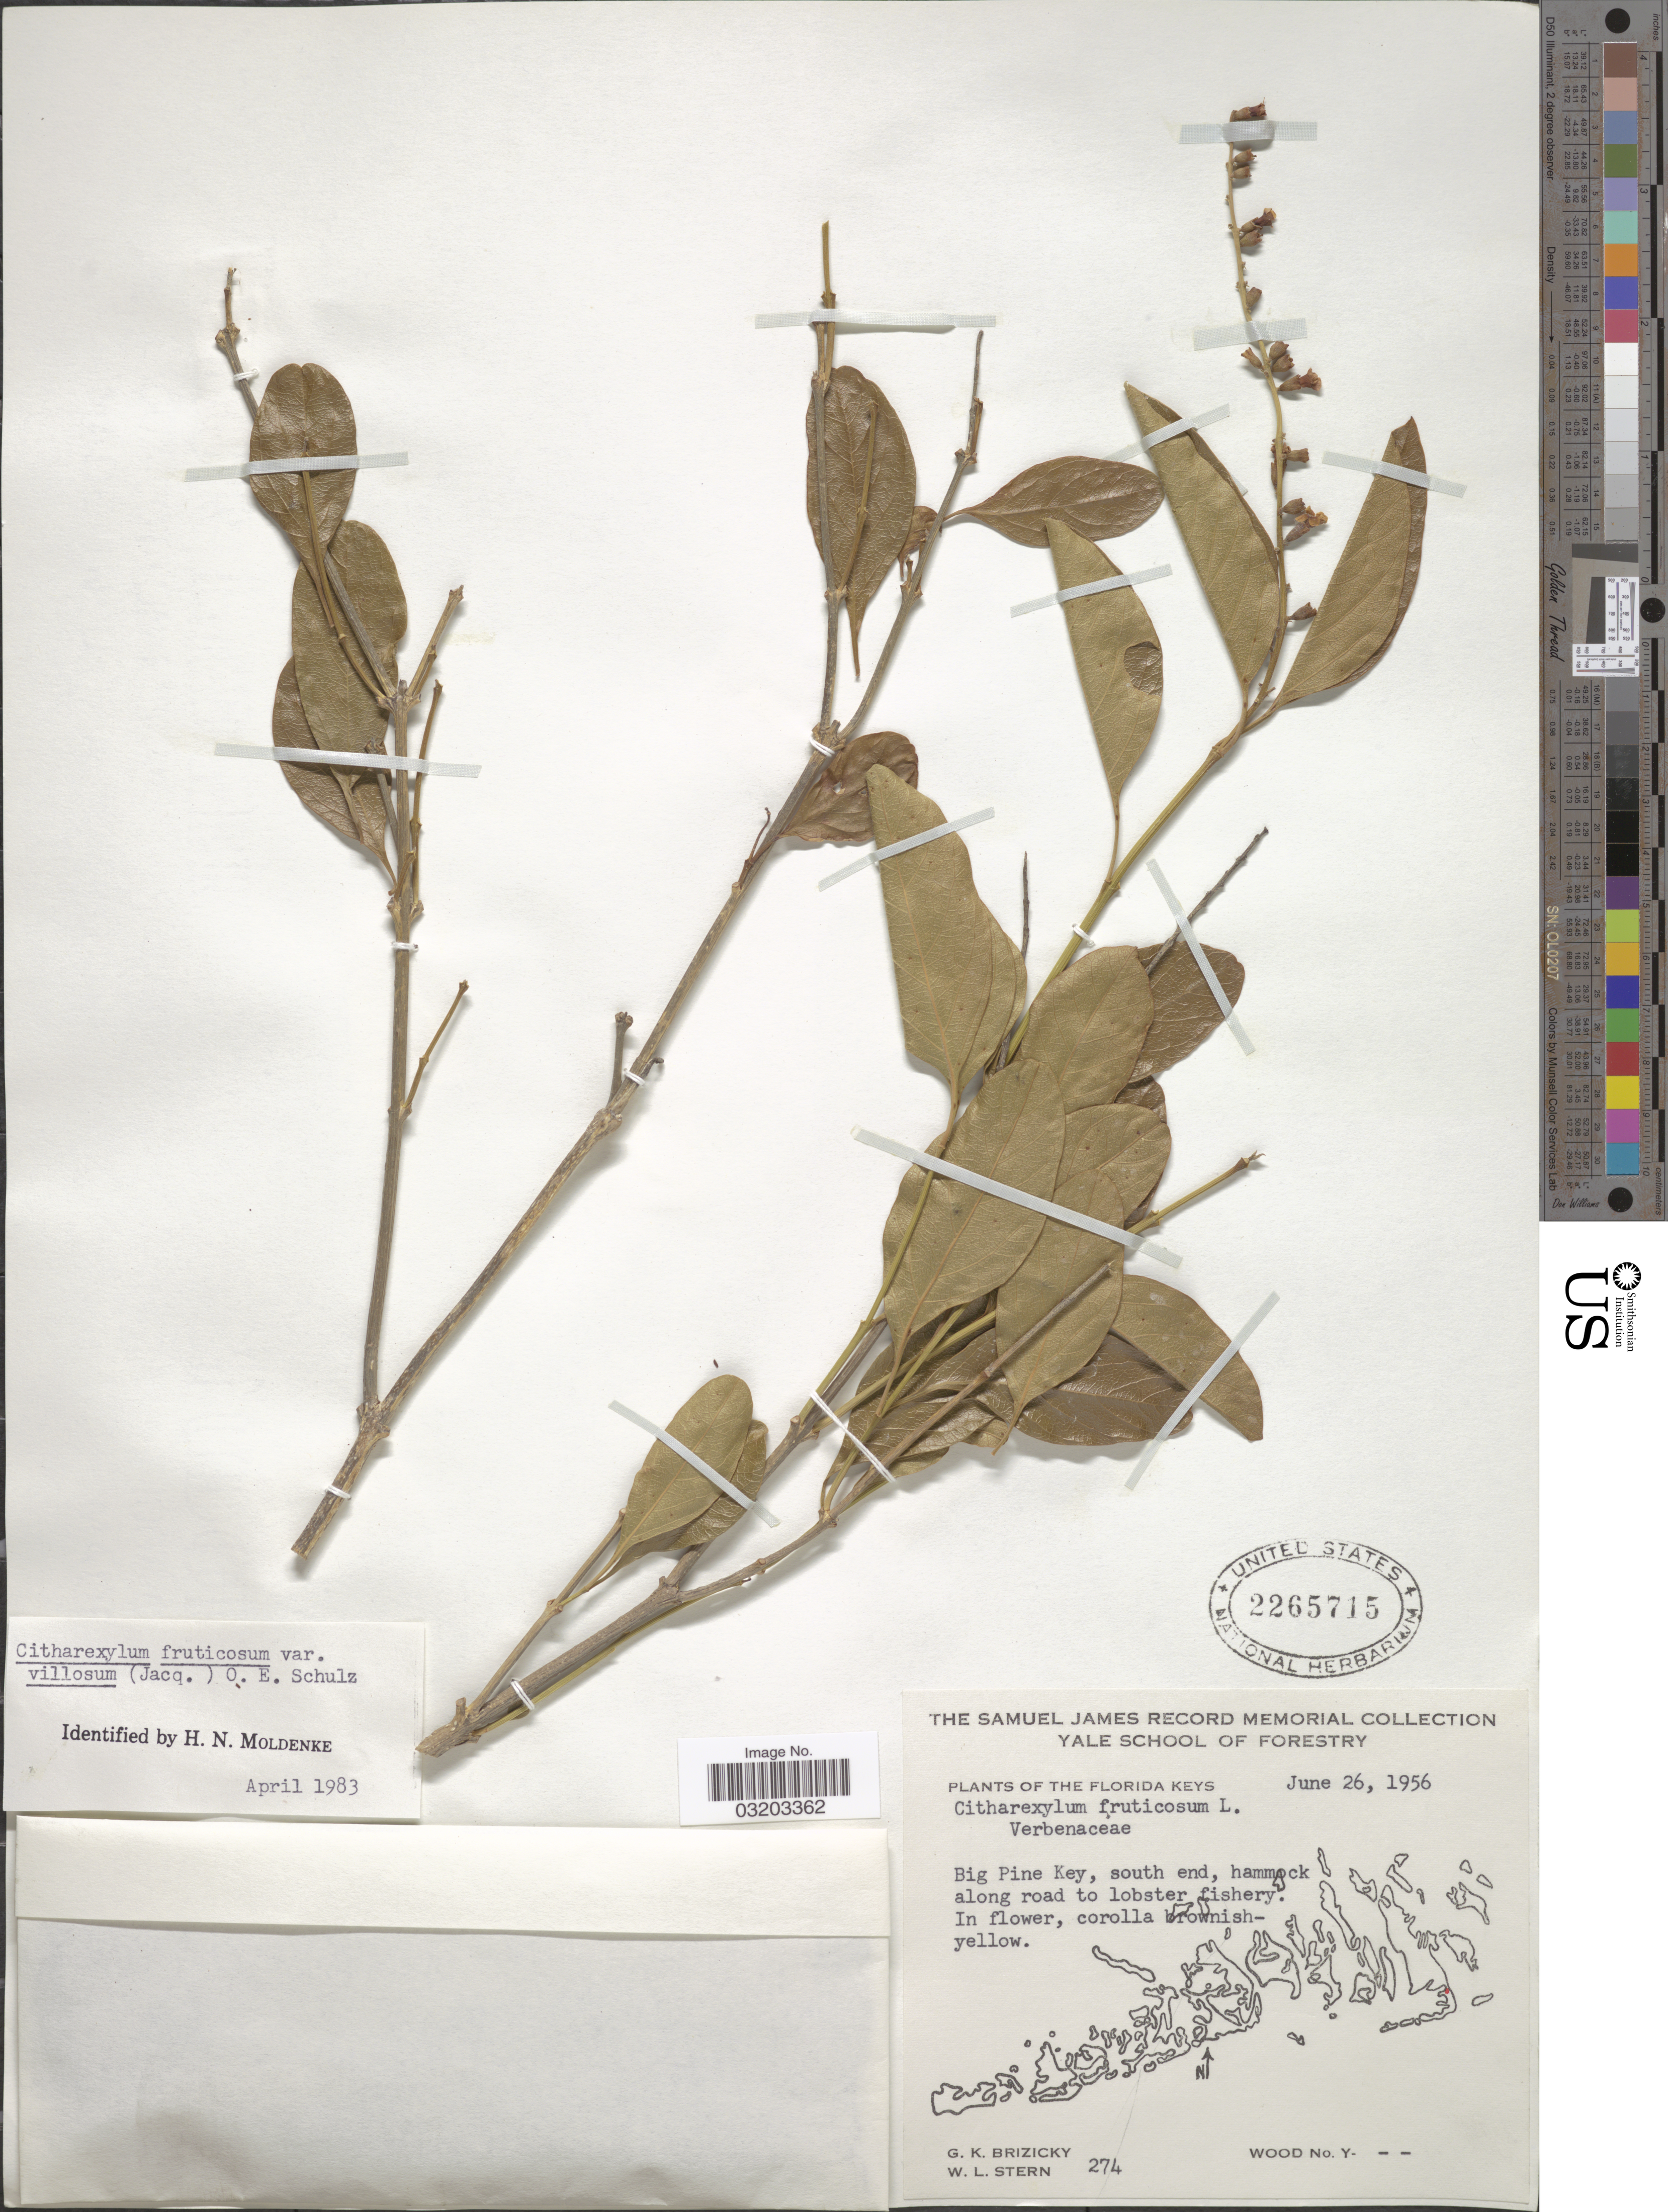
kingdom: Plantae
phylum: Tracheophyta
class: Magnoliopsida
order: Lamiales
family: Verbenaceae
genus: Citharexylum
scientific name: Citharexylum fruticosum var. villosum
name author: (Jacq.) O.E. Schulz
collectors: G. K. Brizicky & W. L. Stern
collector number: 274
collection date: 1956-06-26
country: United States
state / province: Florida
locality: The Florida Keys. Big Pine Key, south end, hammock along road to lobster fishery.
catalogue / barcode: US 2265715